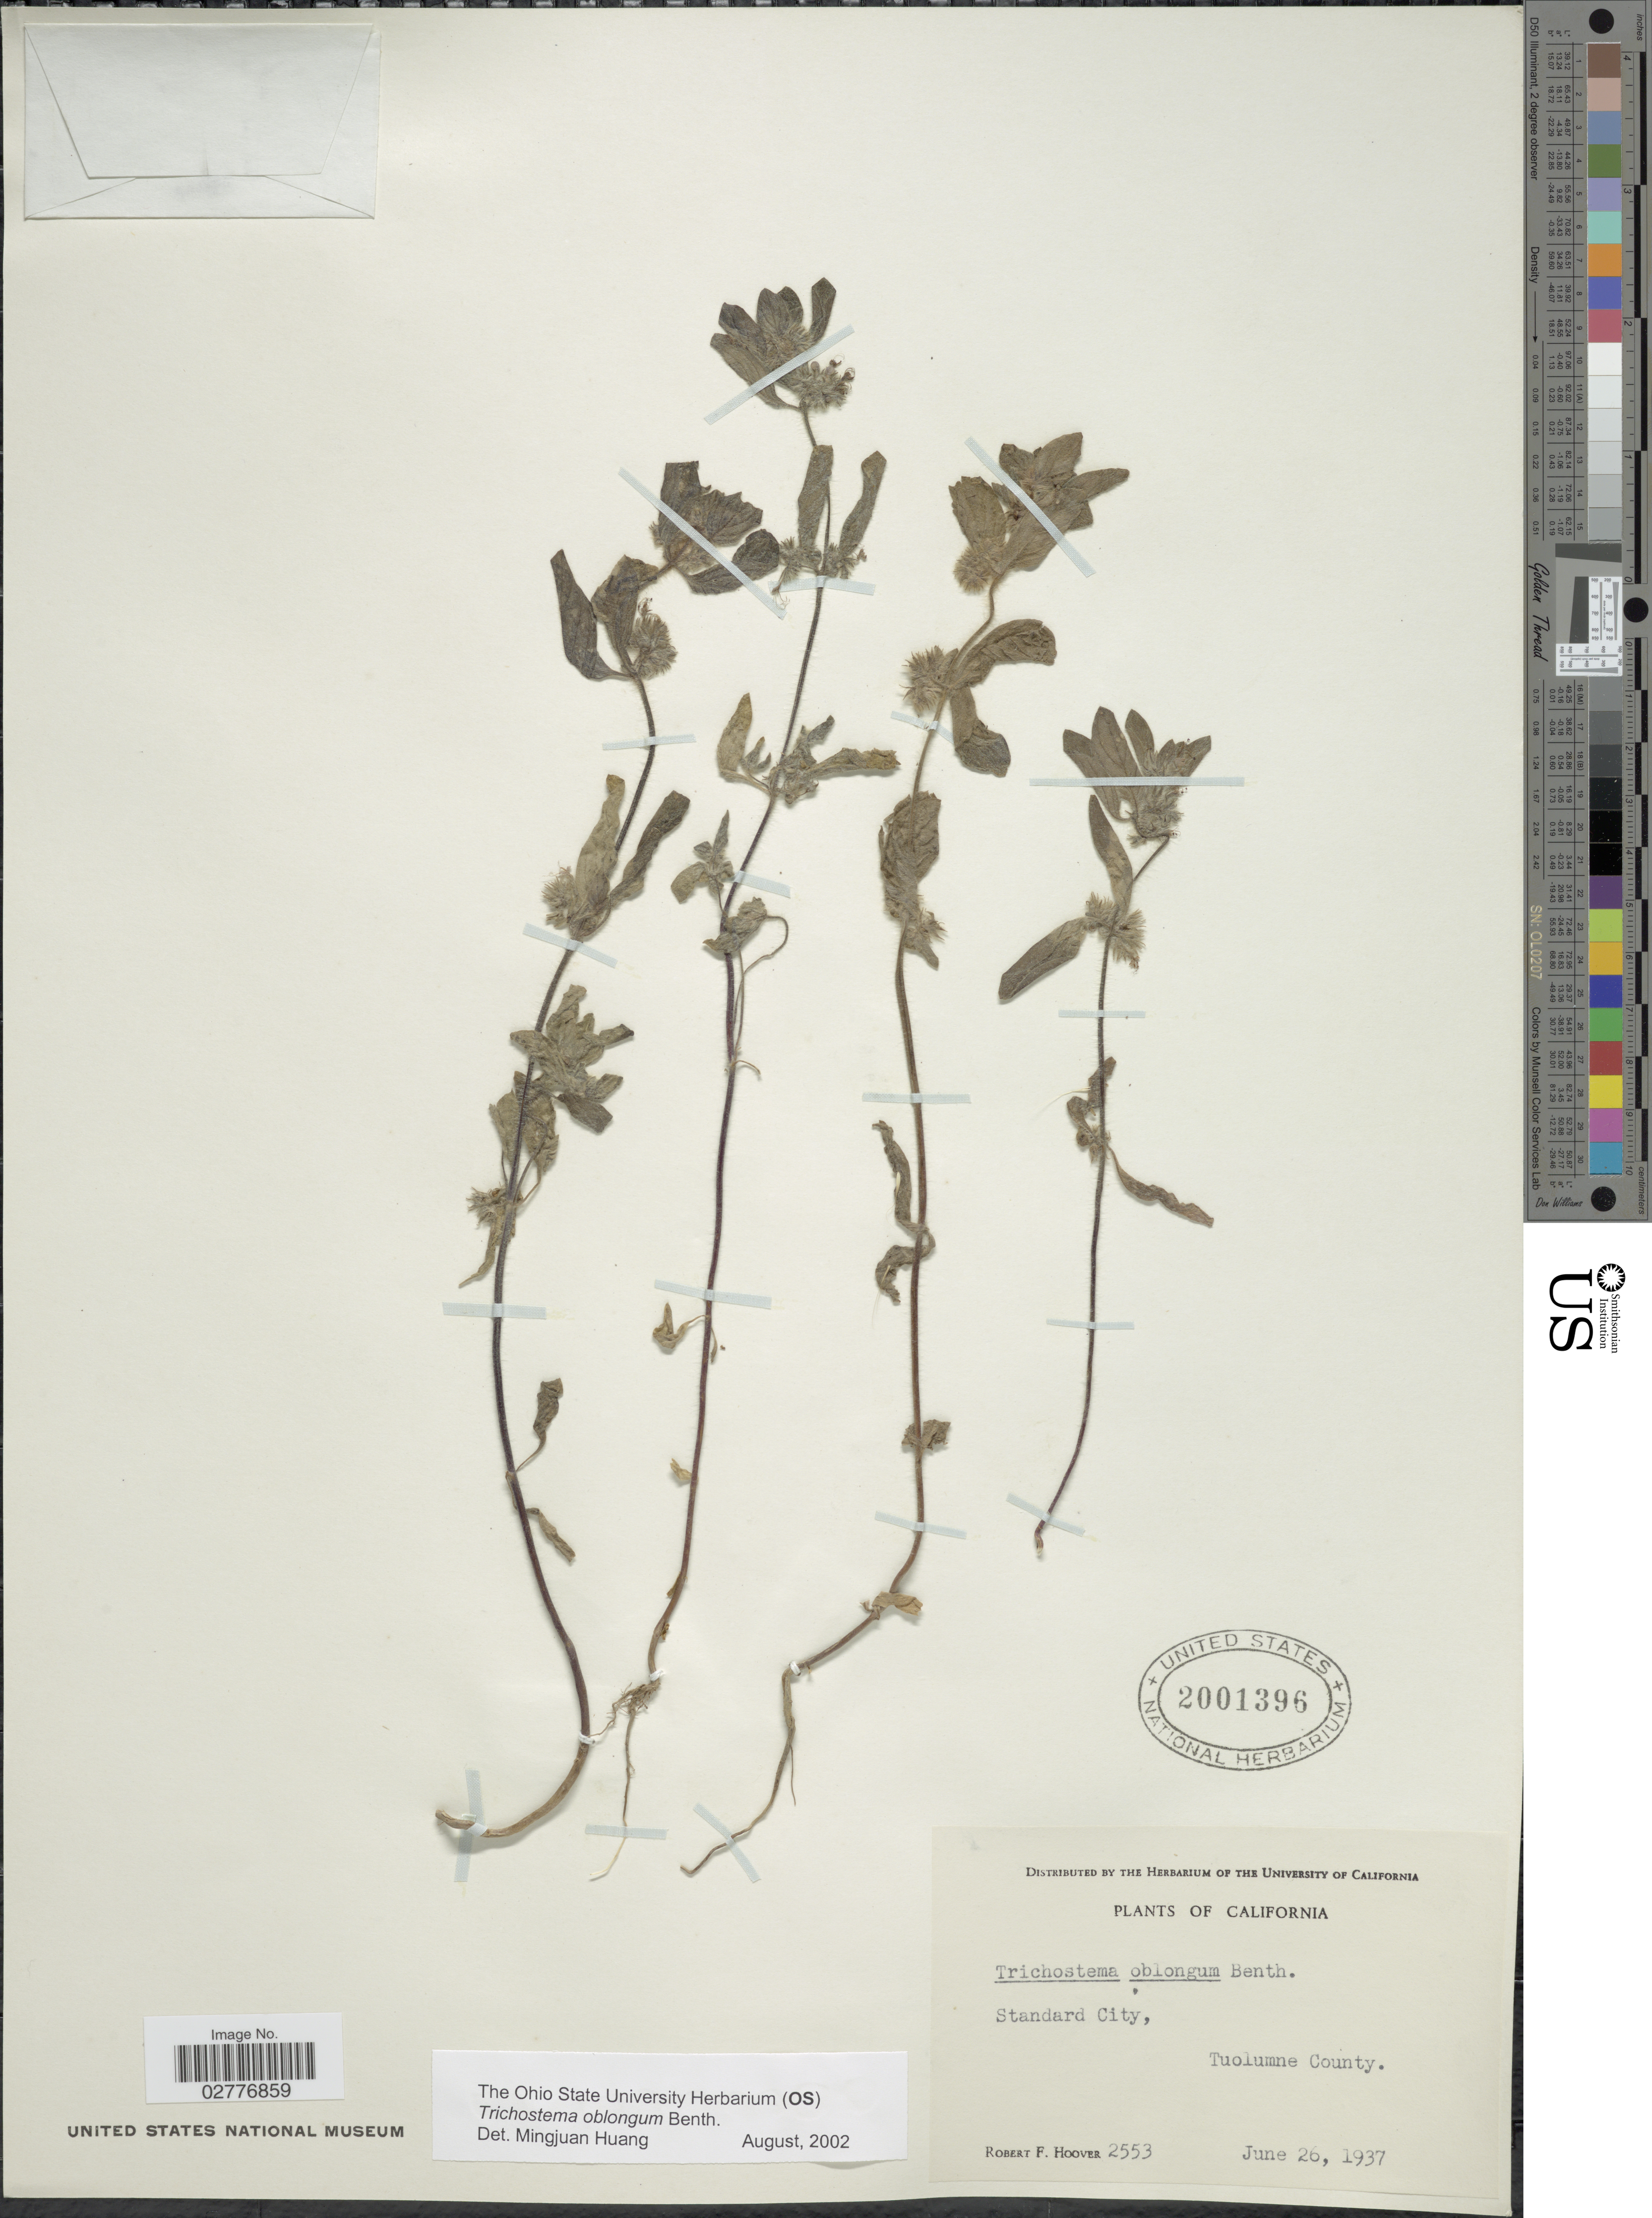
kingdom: Plantae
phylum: Tracheophyta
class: Magnoliopsida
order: Lamiales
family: Lamiaceae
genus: Trichostema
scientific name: Trichostema oblongum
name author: Benth.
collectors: R. F. Hoover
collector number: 2553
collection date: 1937-06-26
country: United States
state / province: California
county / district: Tuolumne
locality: Standard City, Tuolumne County.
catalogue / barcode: US 2001396